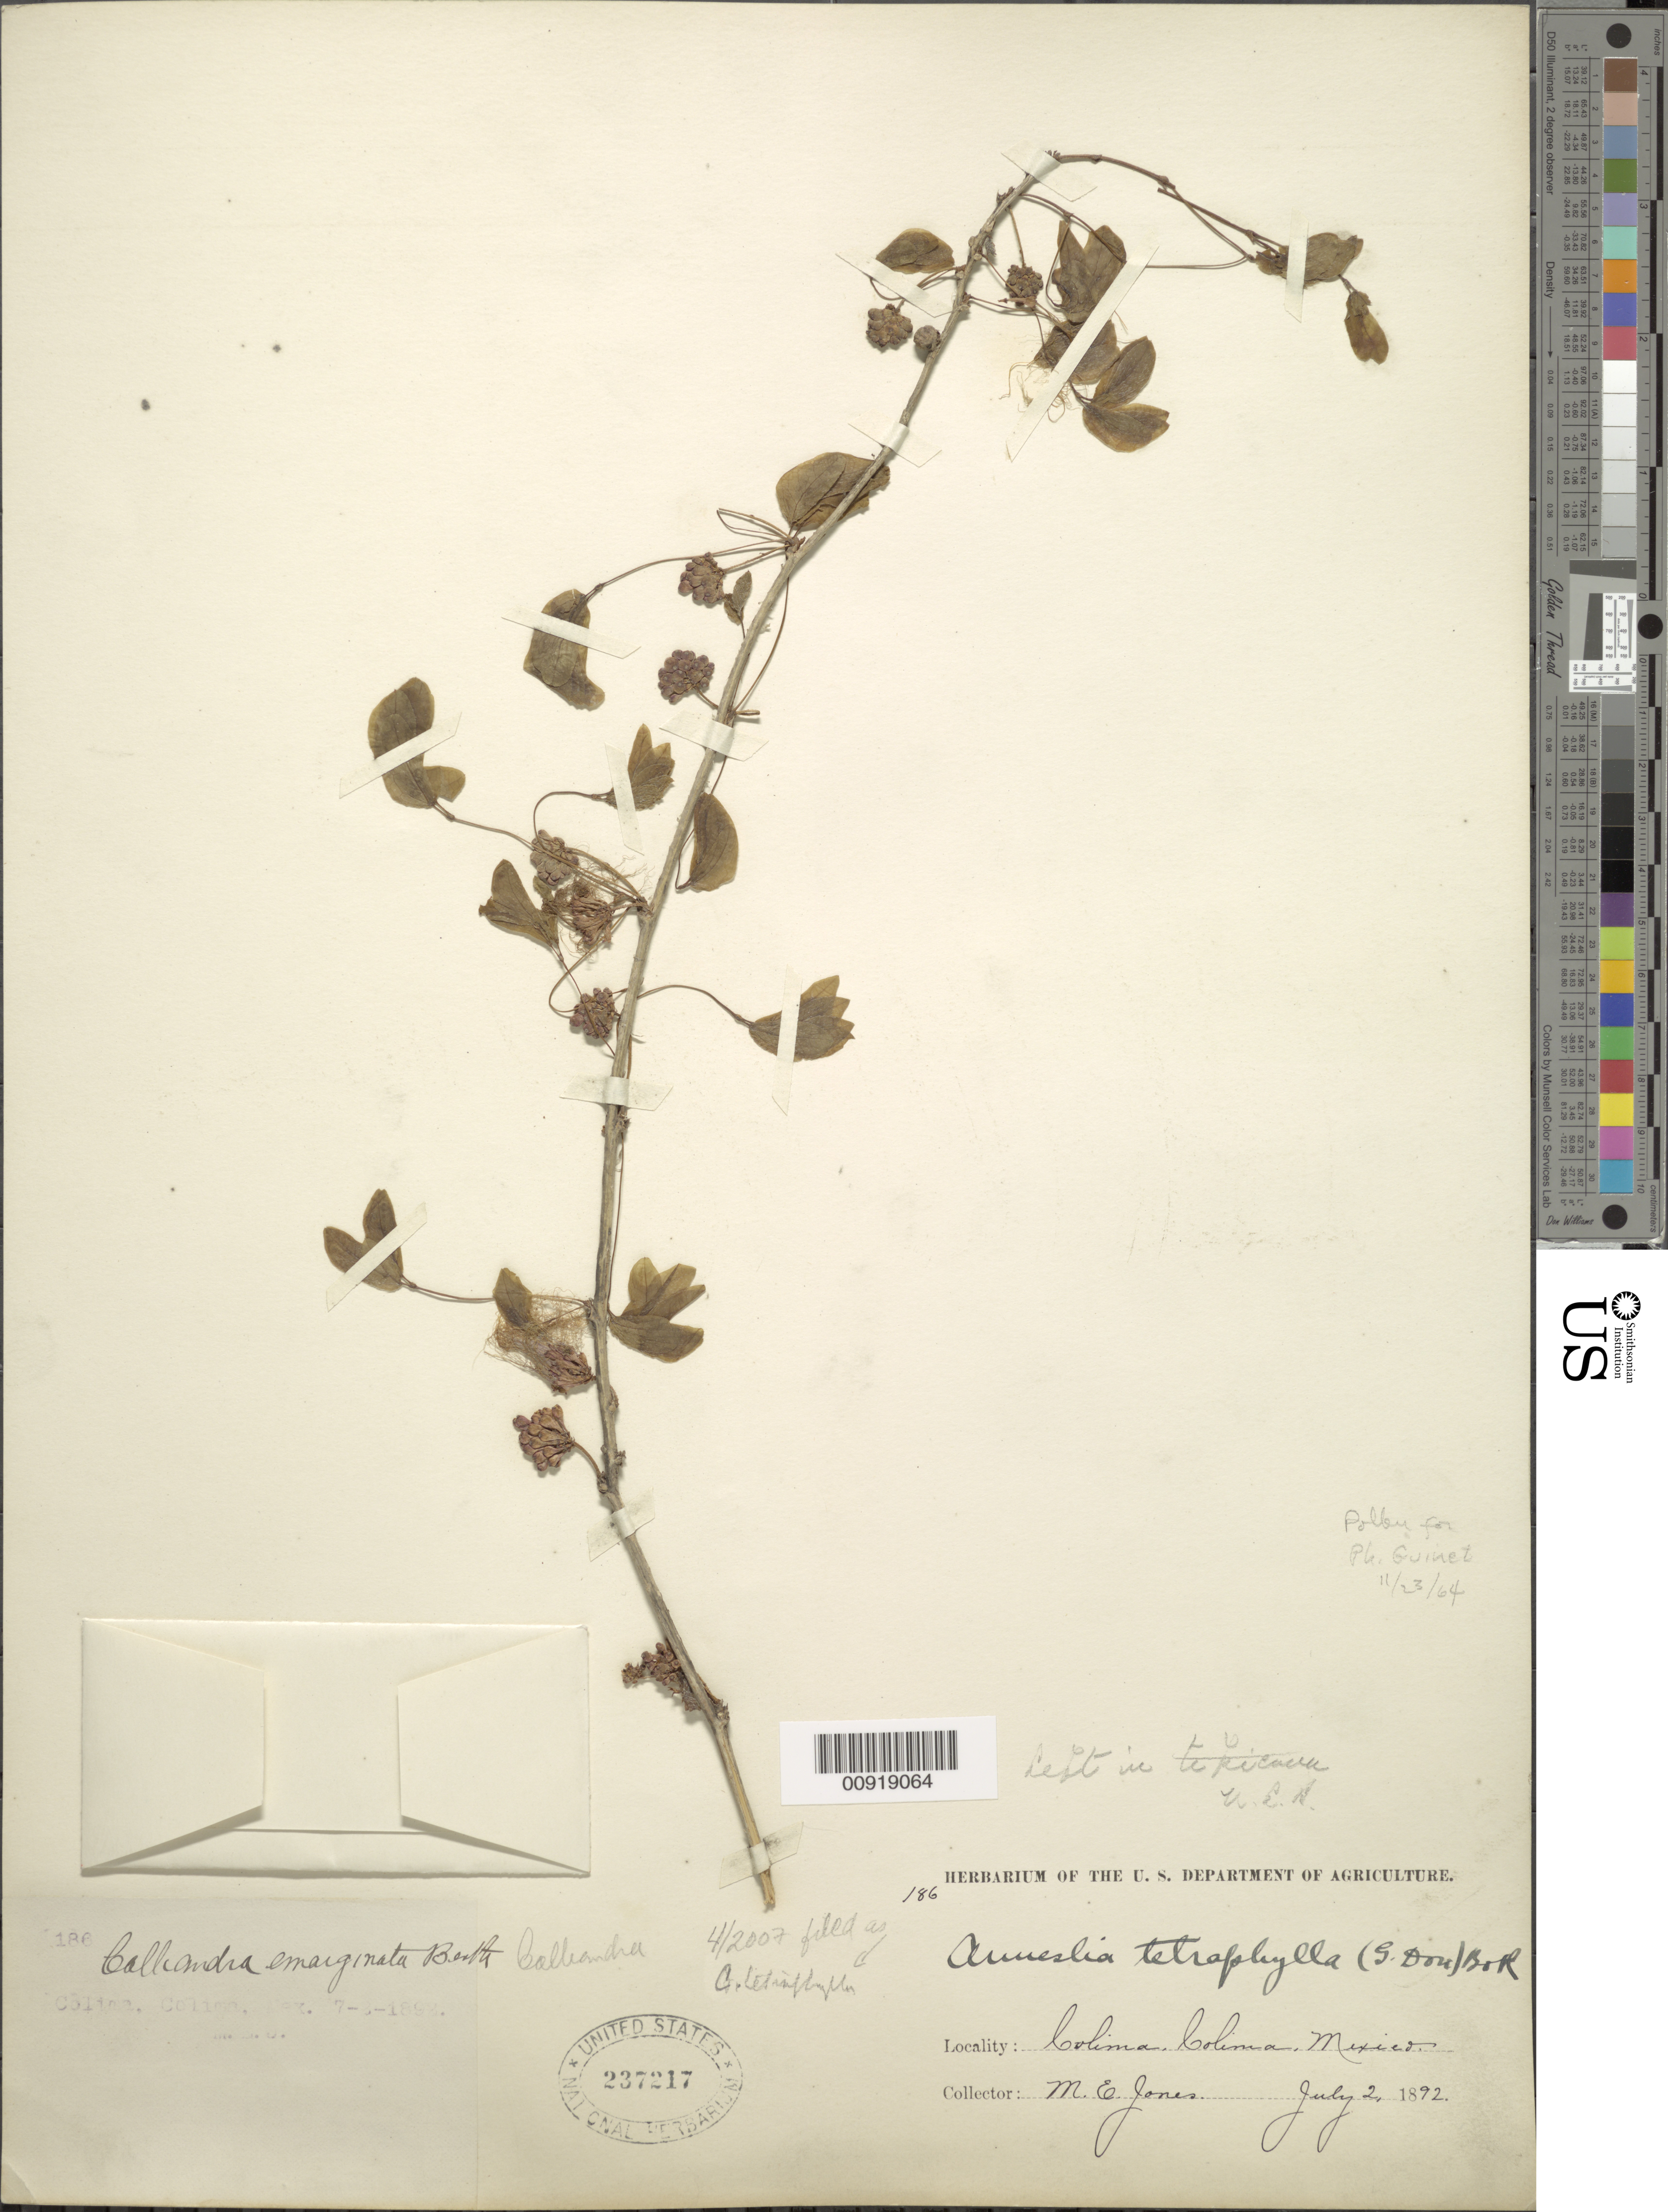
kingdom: Plantae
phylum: Tracheophyta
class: Magnoliopsida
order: Fabales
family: Fabaceae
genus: Calliandra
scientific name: Calliandra tetraphylla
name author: (G. Don) Benth.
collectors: M. E. Jones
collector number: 186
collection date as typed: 02 Jul 1892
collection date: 1892-07-02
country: Mexico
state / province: Colima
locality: Colima, Colima.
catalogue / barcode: US 237217